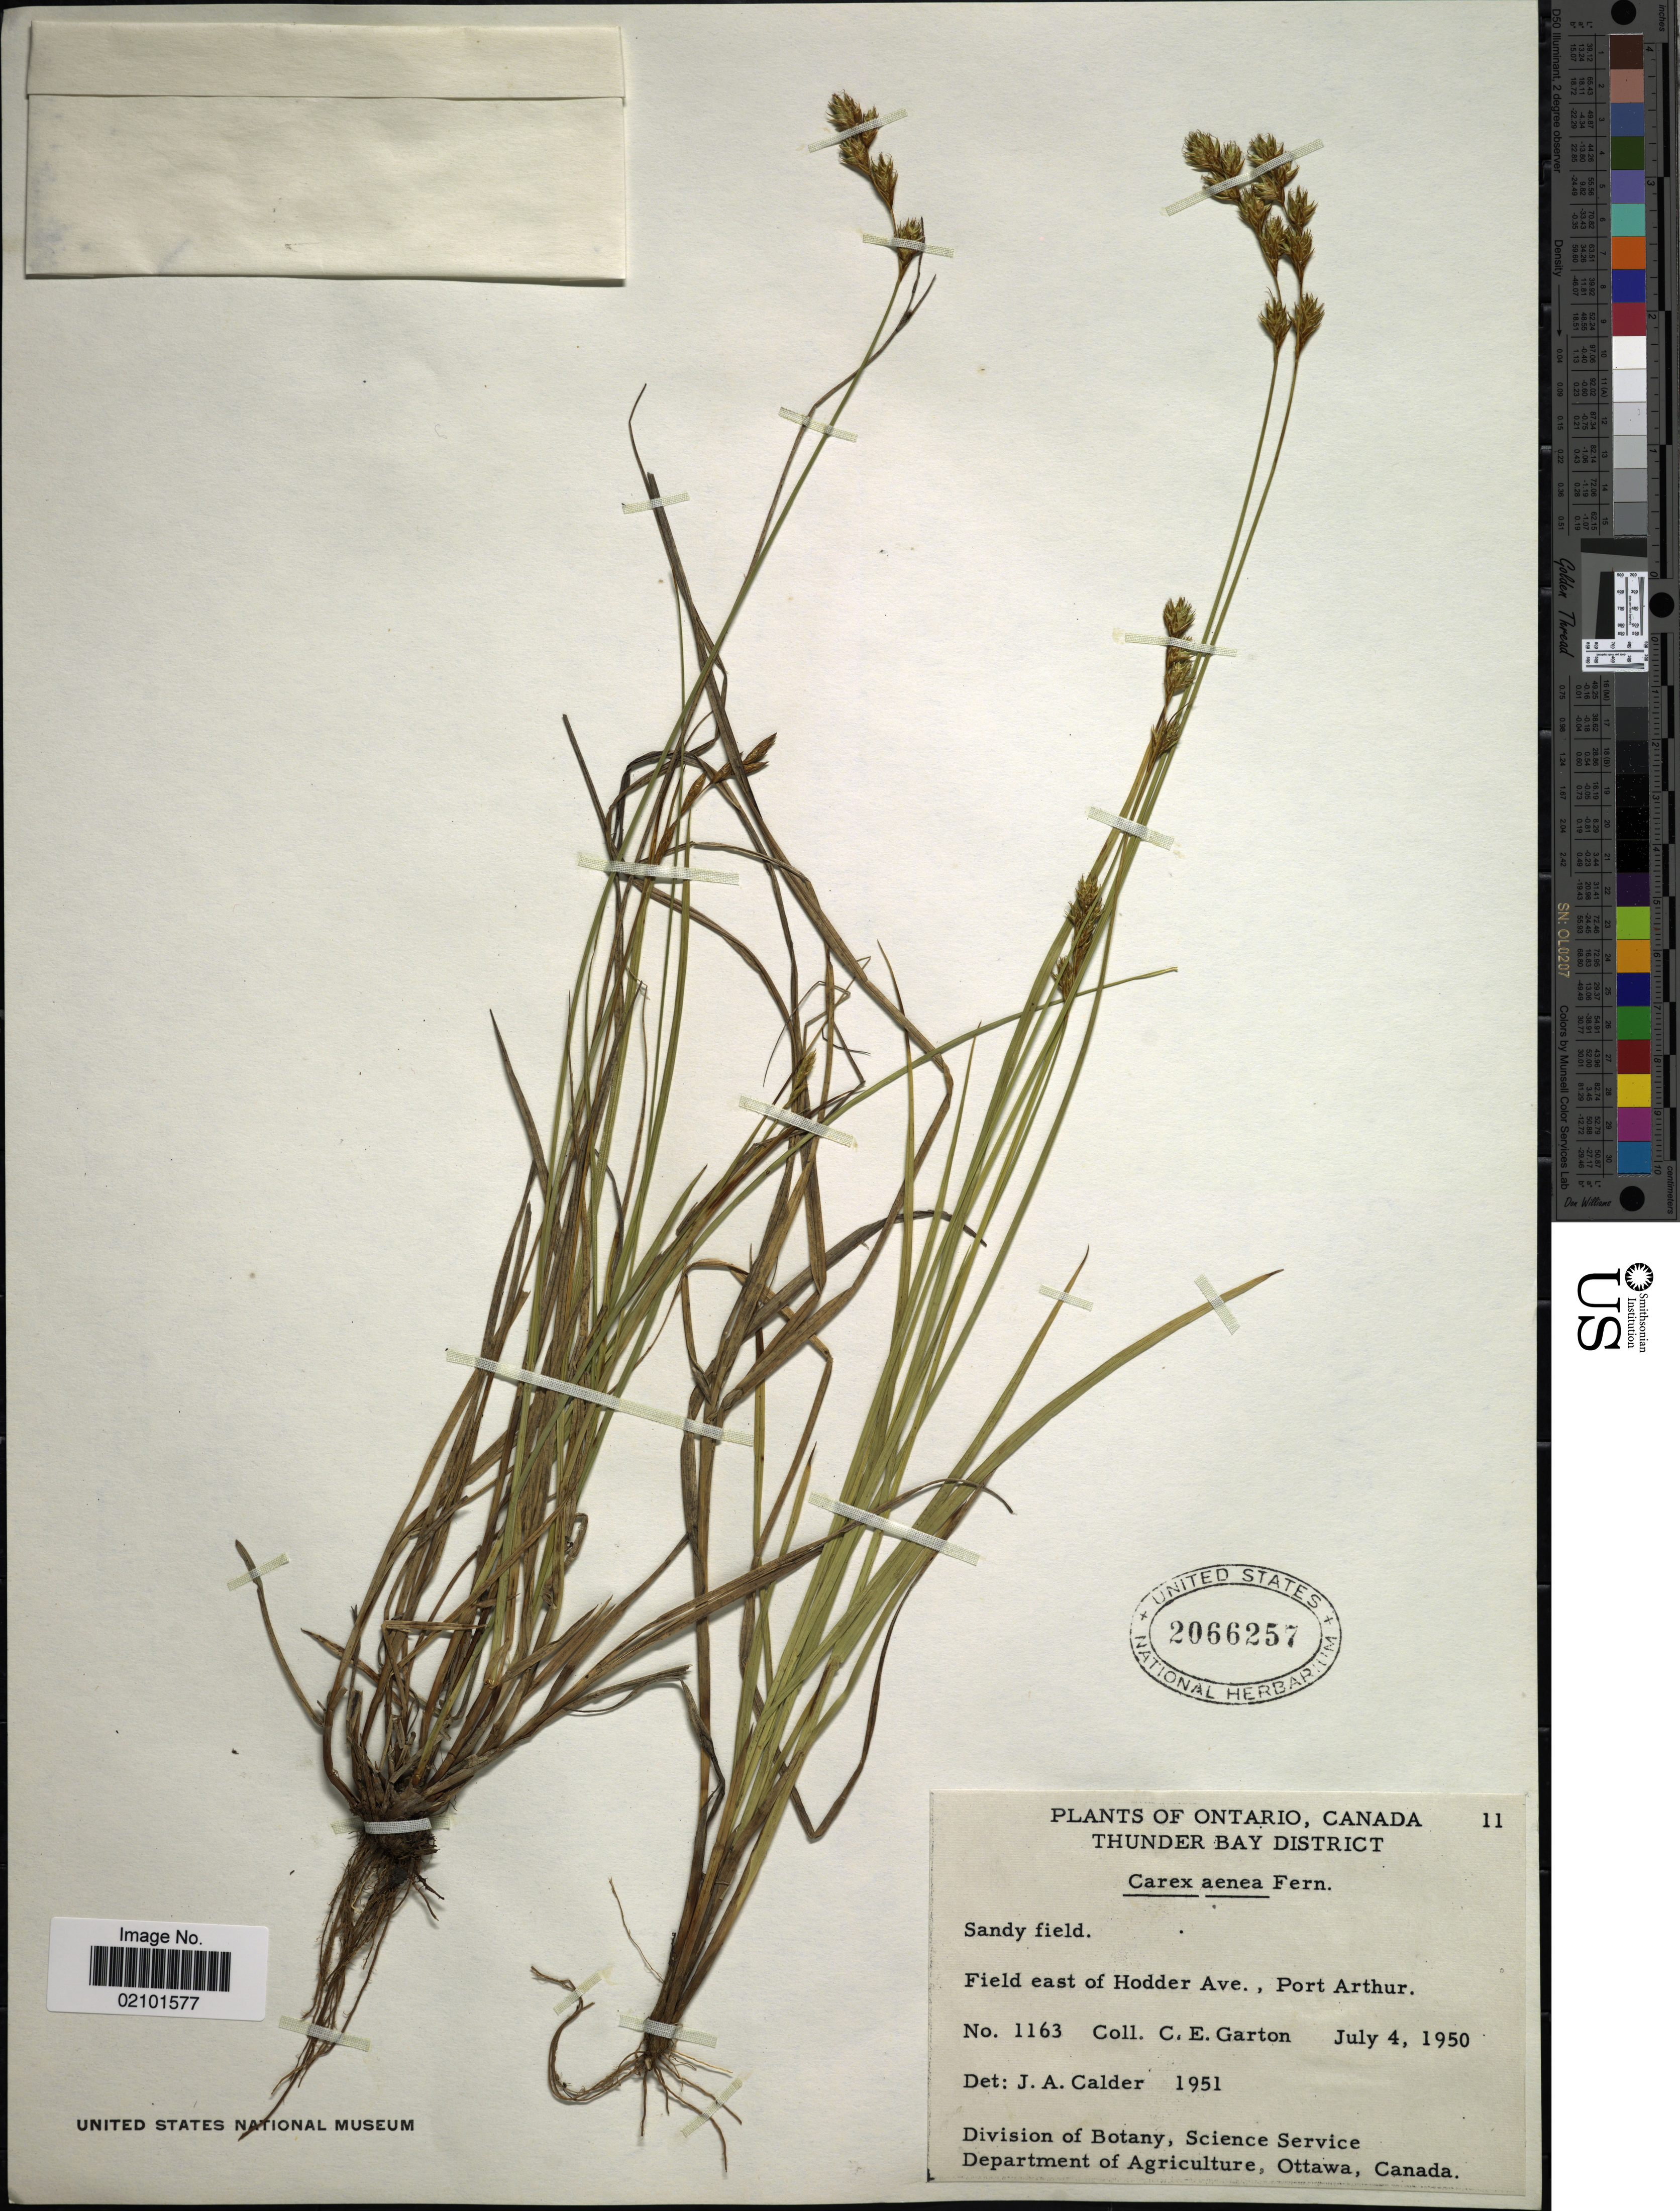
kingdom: Plantae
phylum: Tracheophyta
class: Liliopsida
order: Poales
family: Cyperaceae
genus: Carex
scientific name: Carex foenea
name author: Willd.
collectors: C. E. Garton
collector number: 1163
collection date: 1950-07-04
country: Canada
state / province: Ontario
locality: Thunder Bay District, Field east of Hodder Ave., Port Arthur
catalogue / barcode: US 2066257